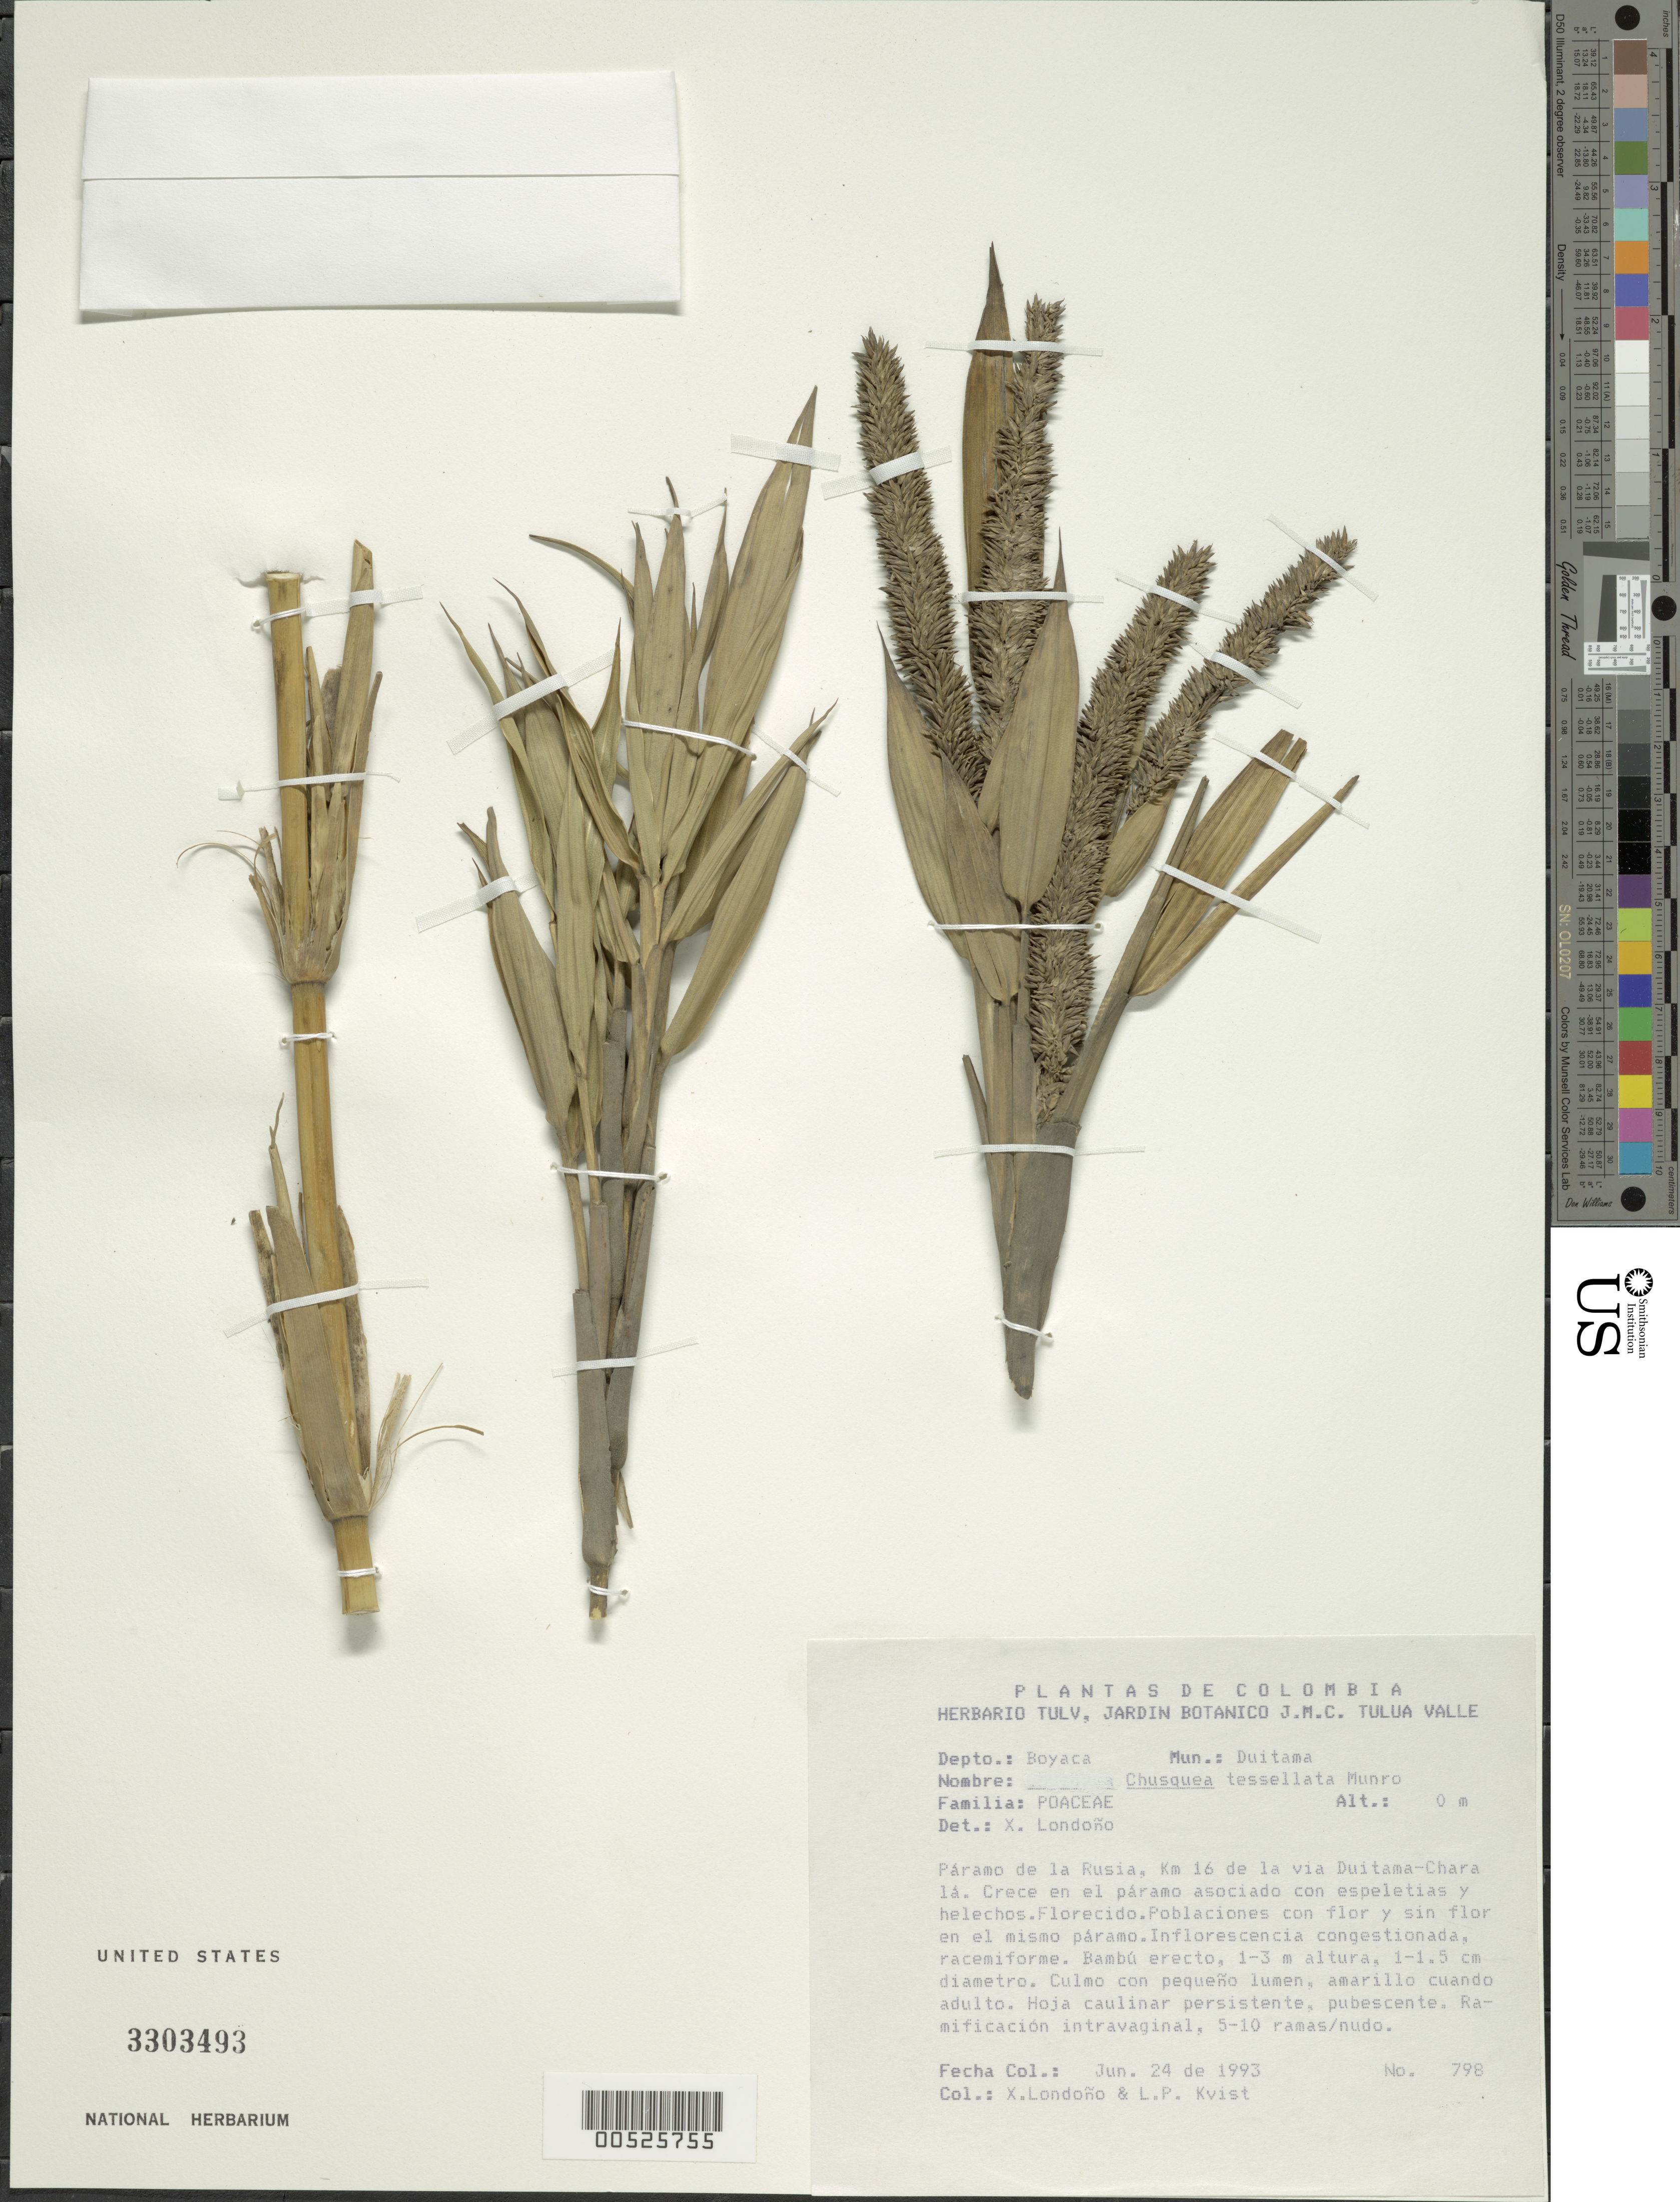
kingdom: Plantae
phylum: Tracheophyta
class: Liliopsida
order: Poales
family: Poaceae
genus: Chusquea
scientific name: Chusquea tessellata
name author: Munro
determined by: Londoño, X., (TULV), Jardin Botanico "Juan Maria Cespedes"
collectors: X. Londoño & L. P. Kvist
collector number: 798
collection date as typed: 24 Jun 1993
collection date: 1993-06-24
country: Colombia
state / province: Boyacá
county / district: Duitama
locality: Paramo de La Rusia, km 16 de la via Duitama - Charala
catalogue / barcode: US 3303493